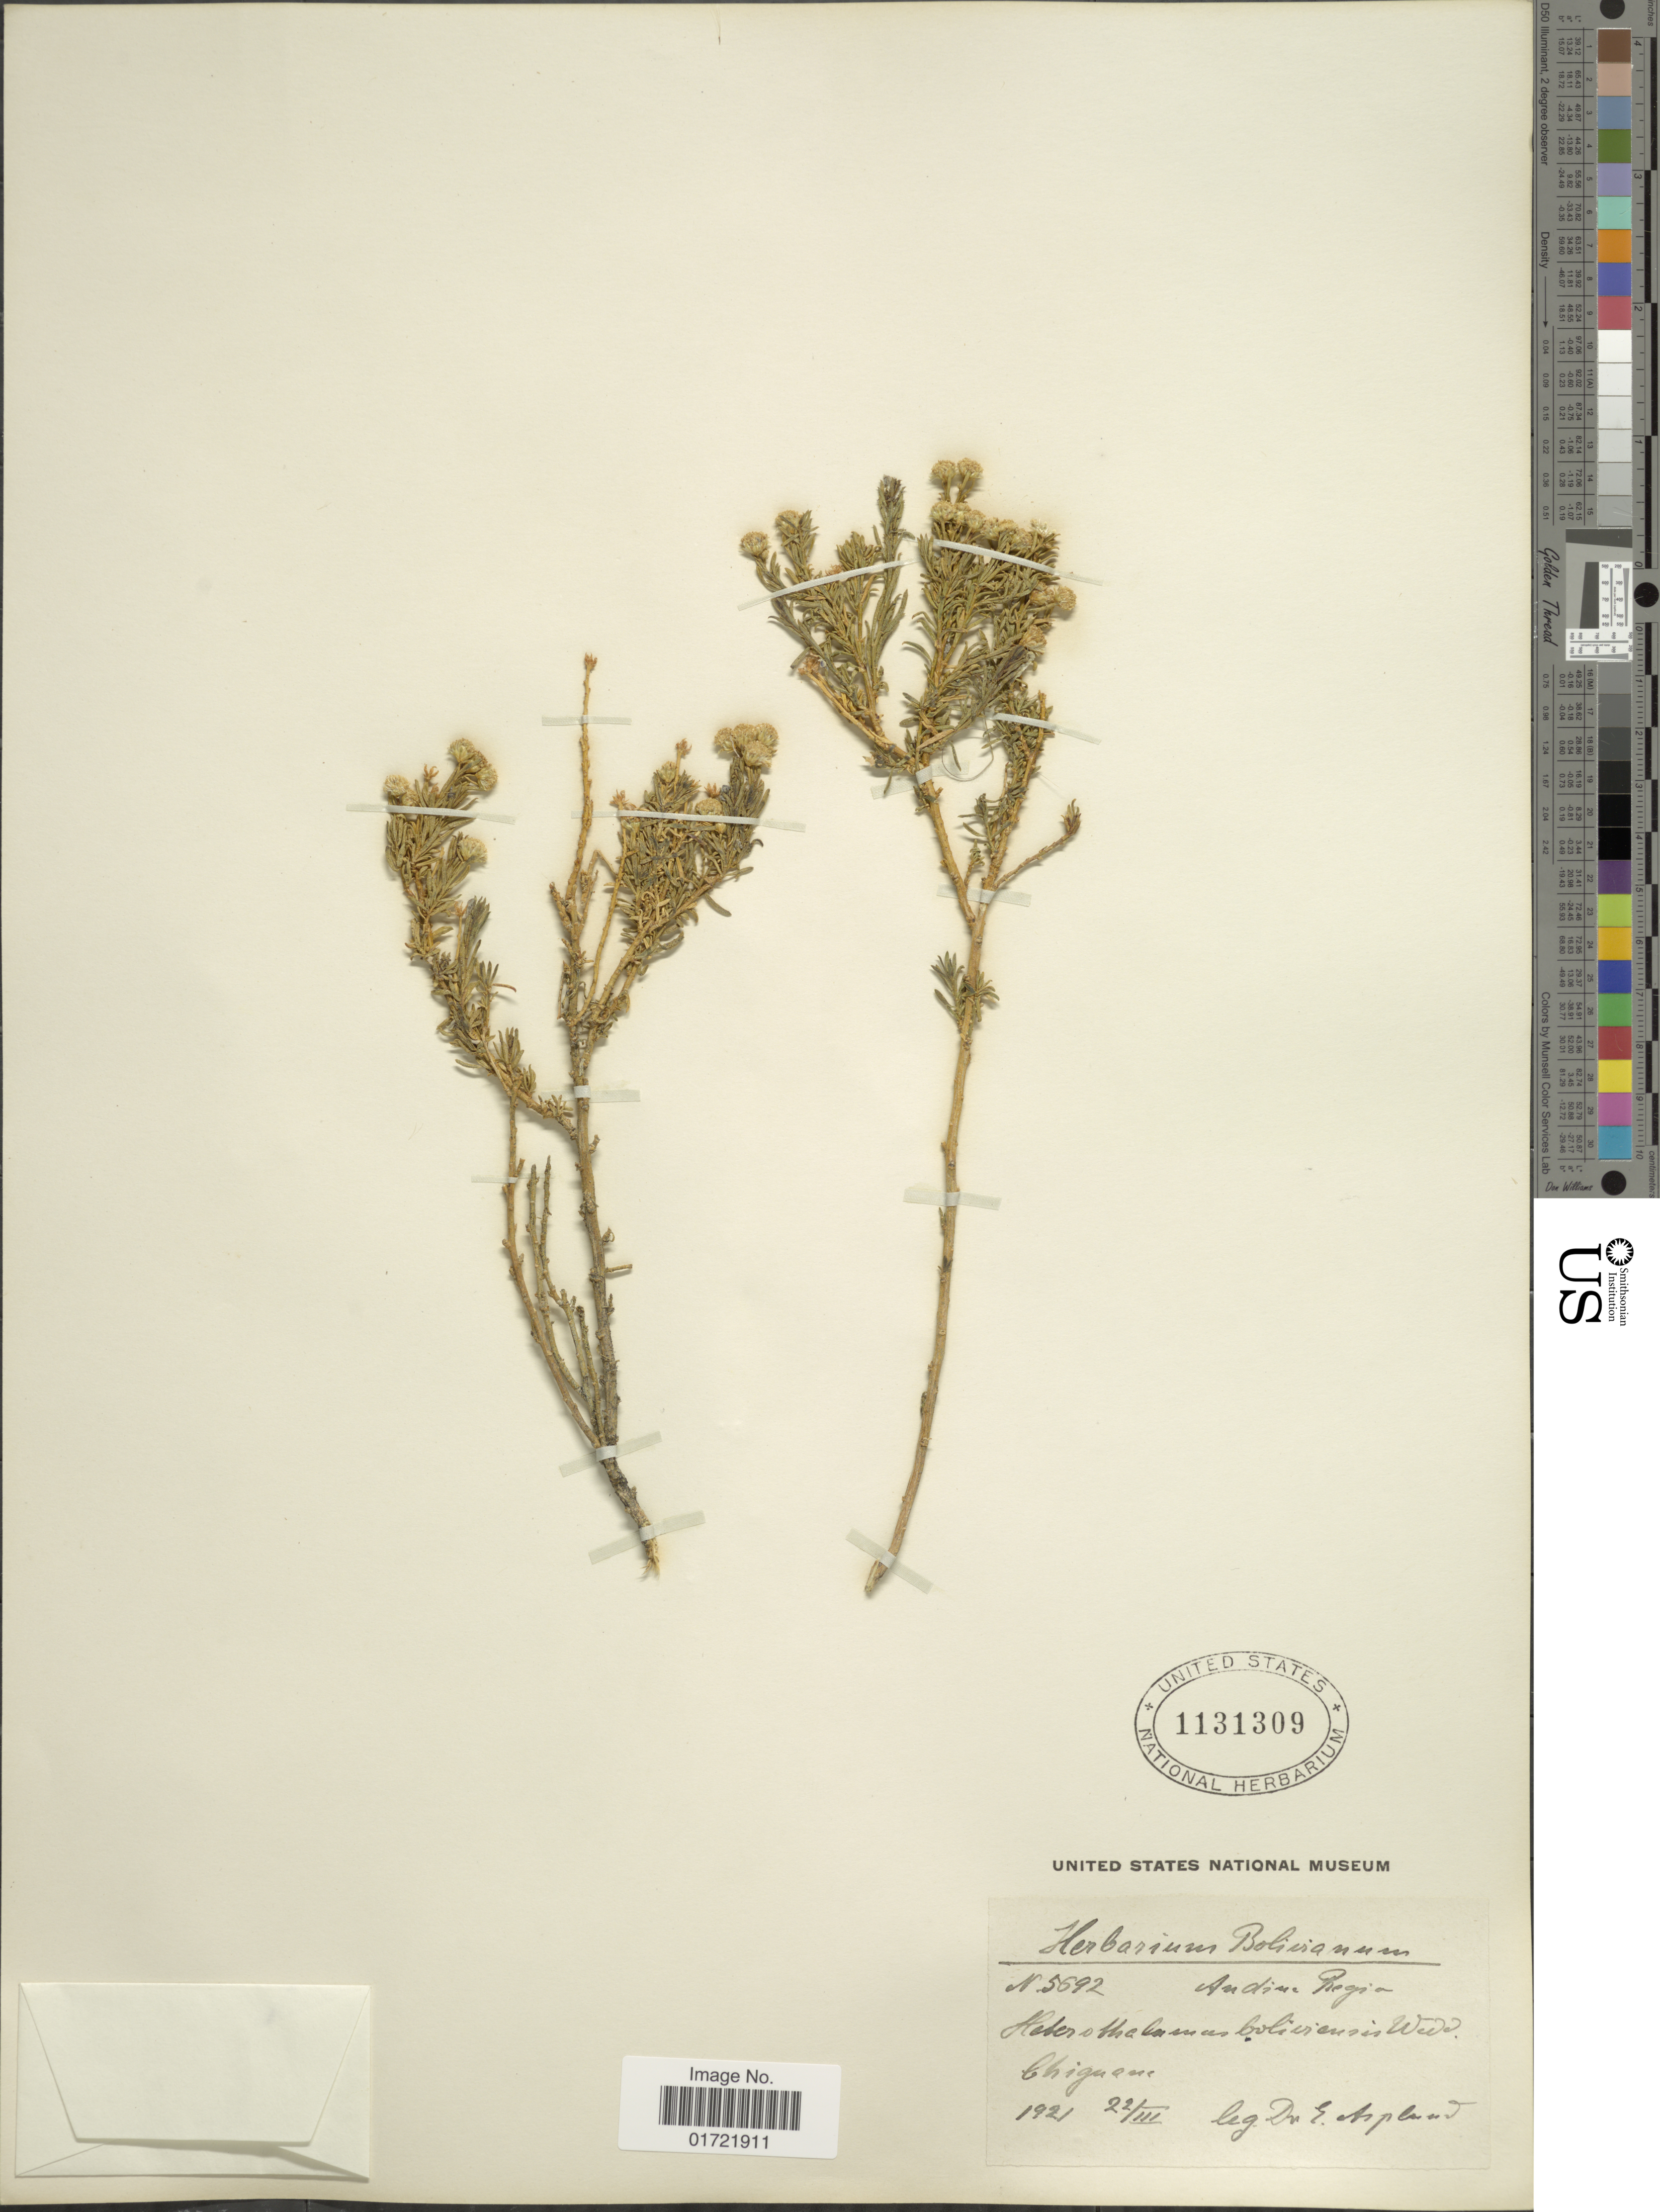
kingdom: Plantae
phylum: Tracheophyta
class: Magnoliopsida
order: Asterales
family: Asteraceae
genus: Baccharis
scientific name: Baccharis bolivensis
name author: (Wedd.) Cabrera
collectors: E. Asplund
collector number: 5692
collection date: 1921-03-22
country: Bolivia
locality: Andine Region. Chiguani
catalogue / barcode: US 1131309